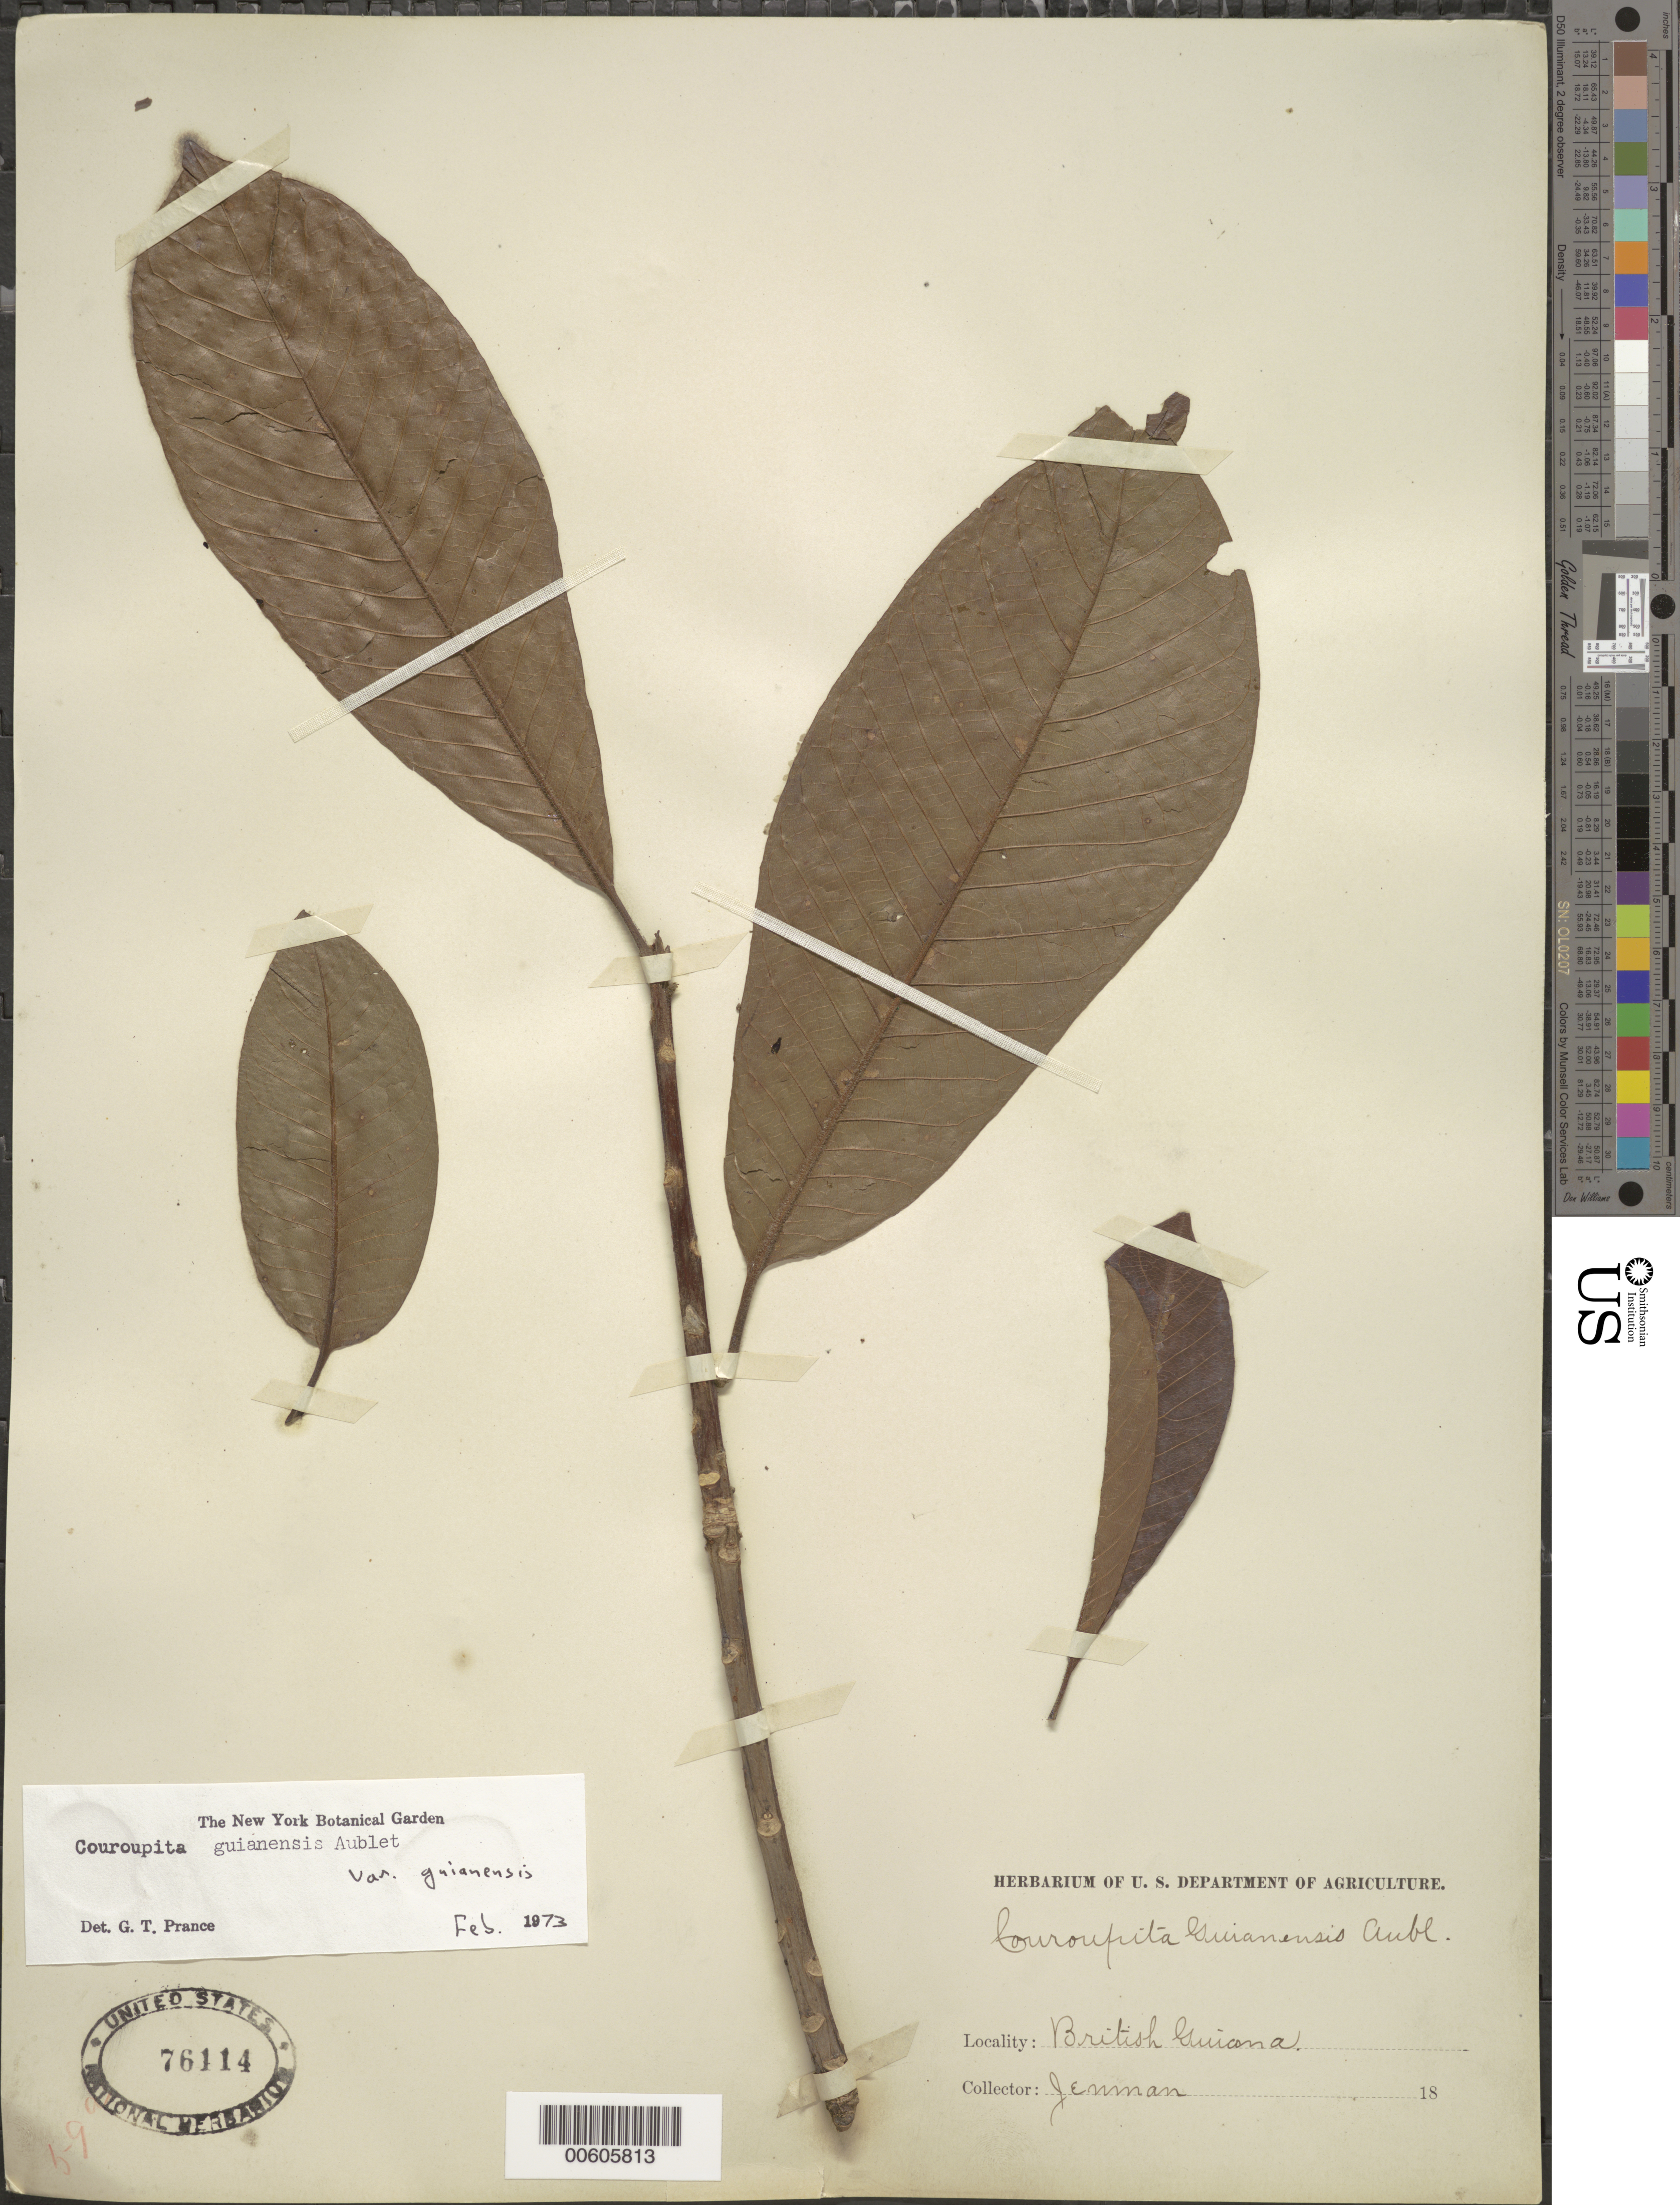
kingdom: Plantae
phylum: Tracheophyta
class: Magnoliopsida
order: Ericales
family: Lecythidaceae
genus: Couroupita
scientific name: Couroupita guianensis var. guianensis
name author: Aubl.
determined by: Prance, G. T.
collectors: G. S. Jenman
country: Guyana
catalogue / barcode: US 76114